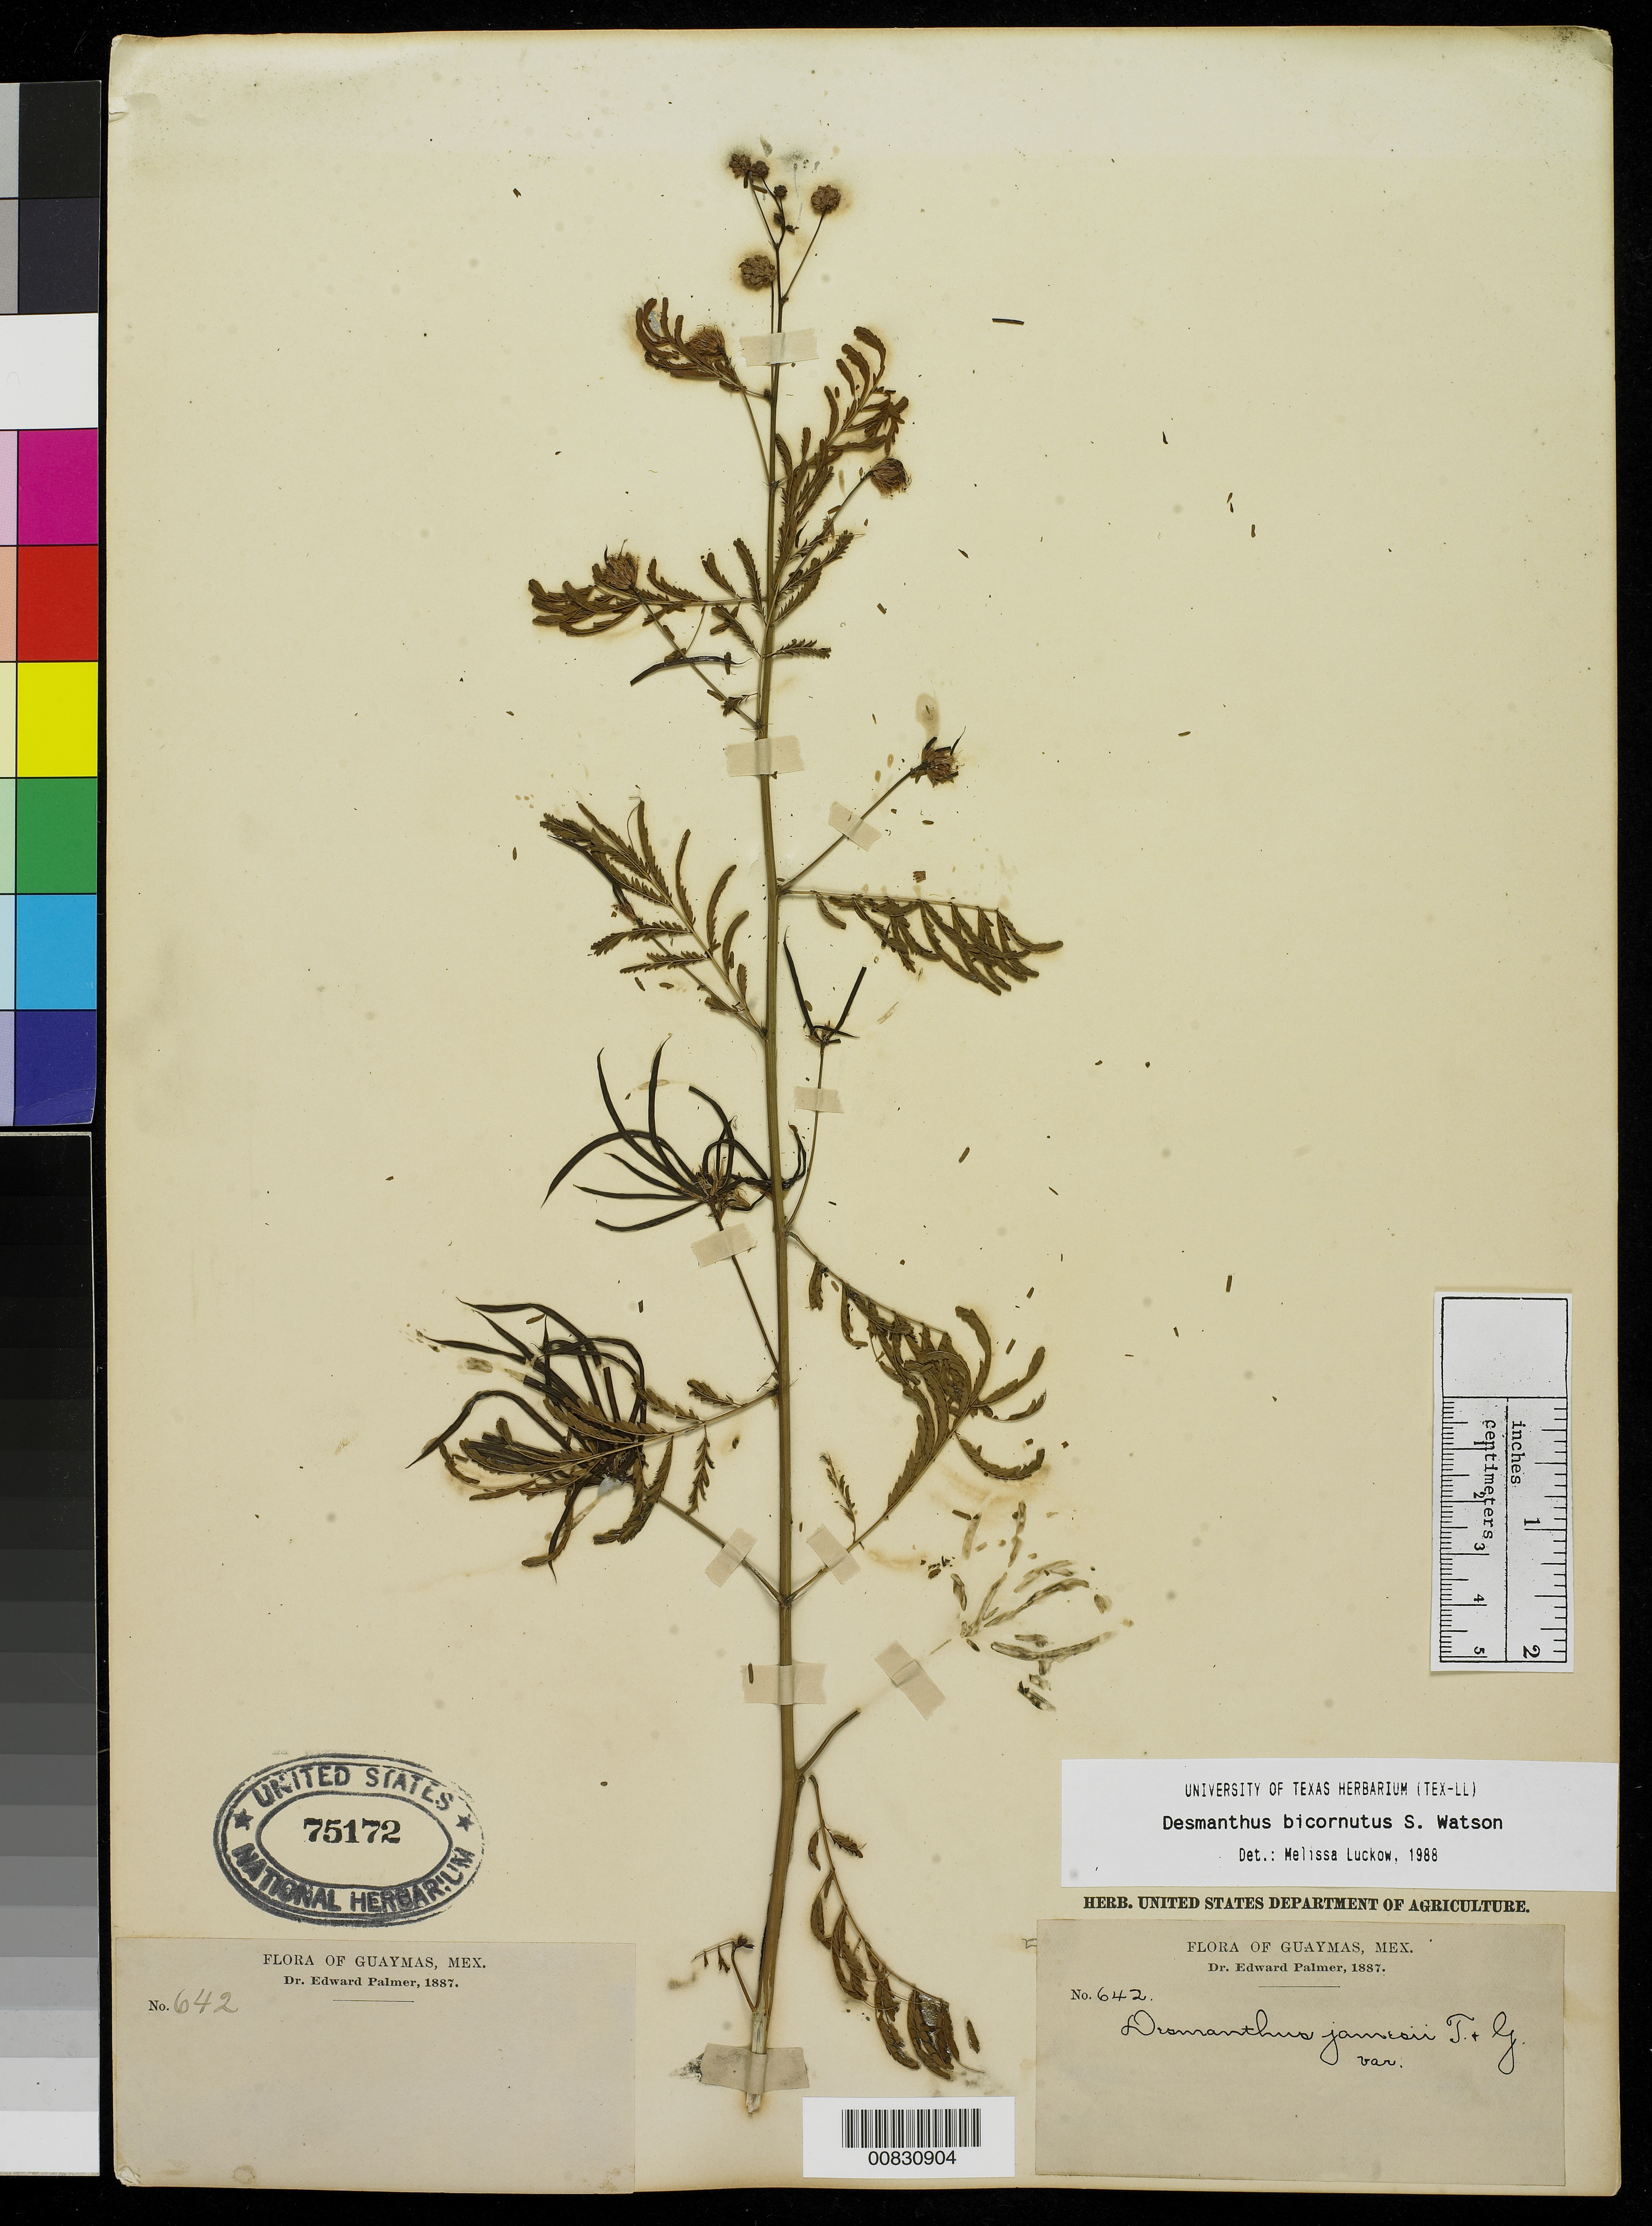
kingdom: Plantae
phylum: Tracheophyta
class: Magnoliopsida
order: Fabales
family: Fabaceae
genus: Desmanthus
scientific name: Desmanthus bicornutus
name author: S. Watson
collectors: E. Palmer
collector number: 642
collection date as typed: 1887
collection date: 1887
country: Mexico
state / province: Sonora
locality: Guaymas, Sonora.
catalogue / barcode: US 75172